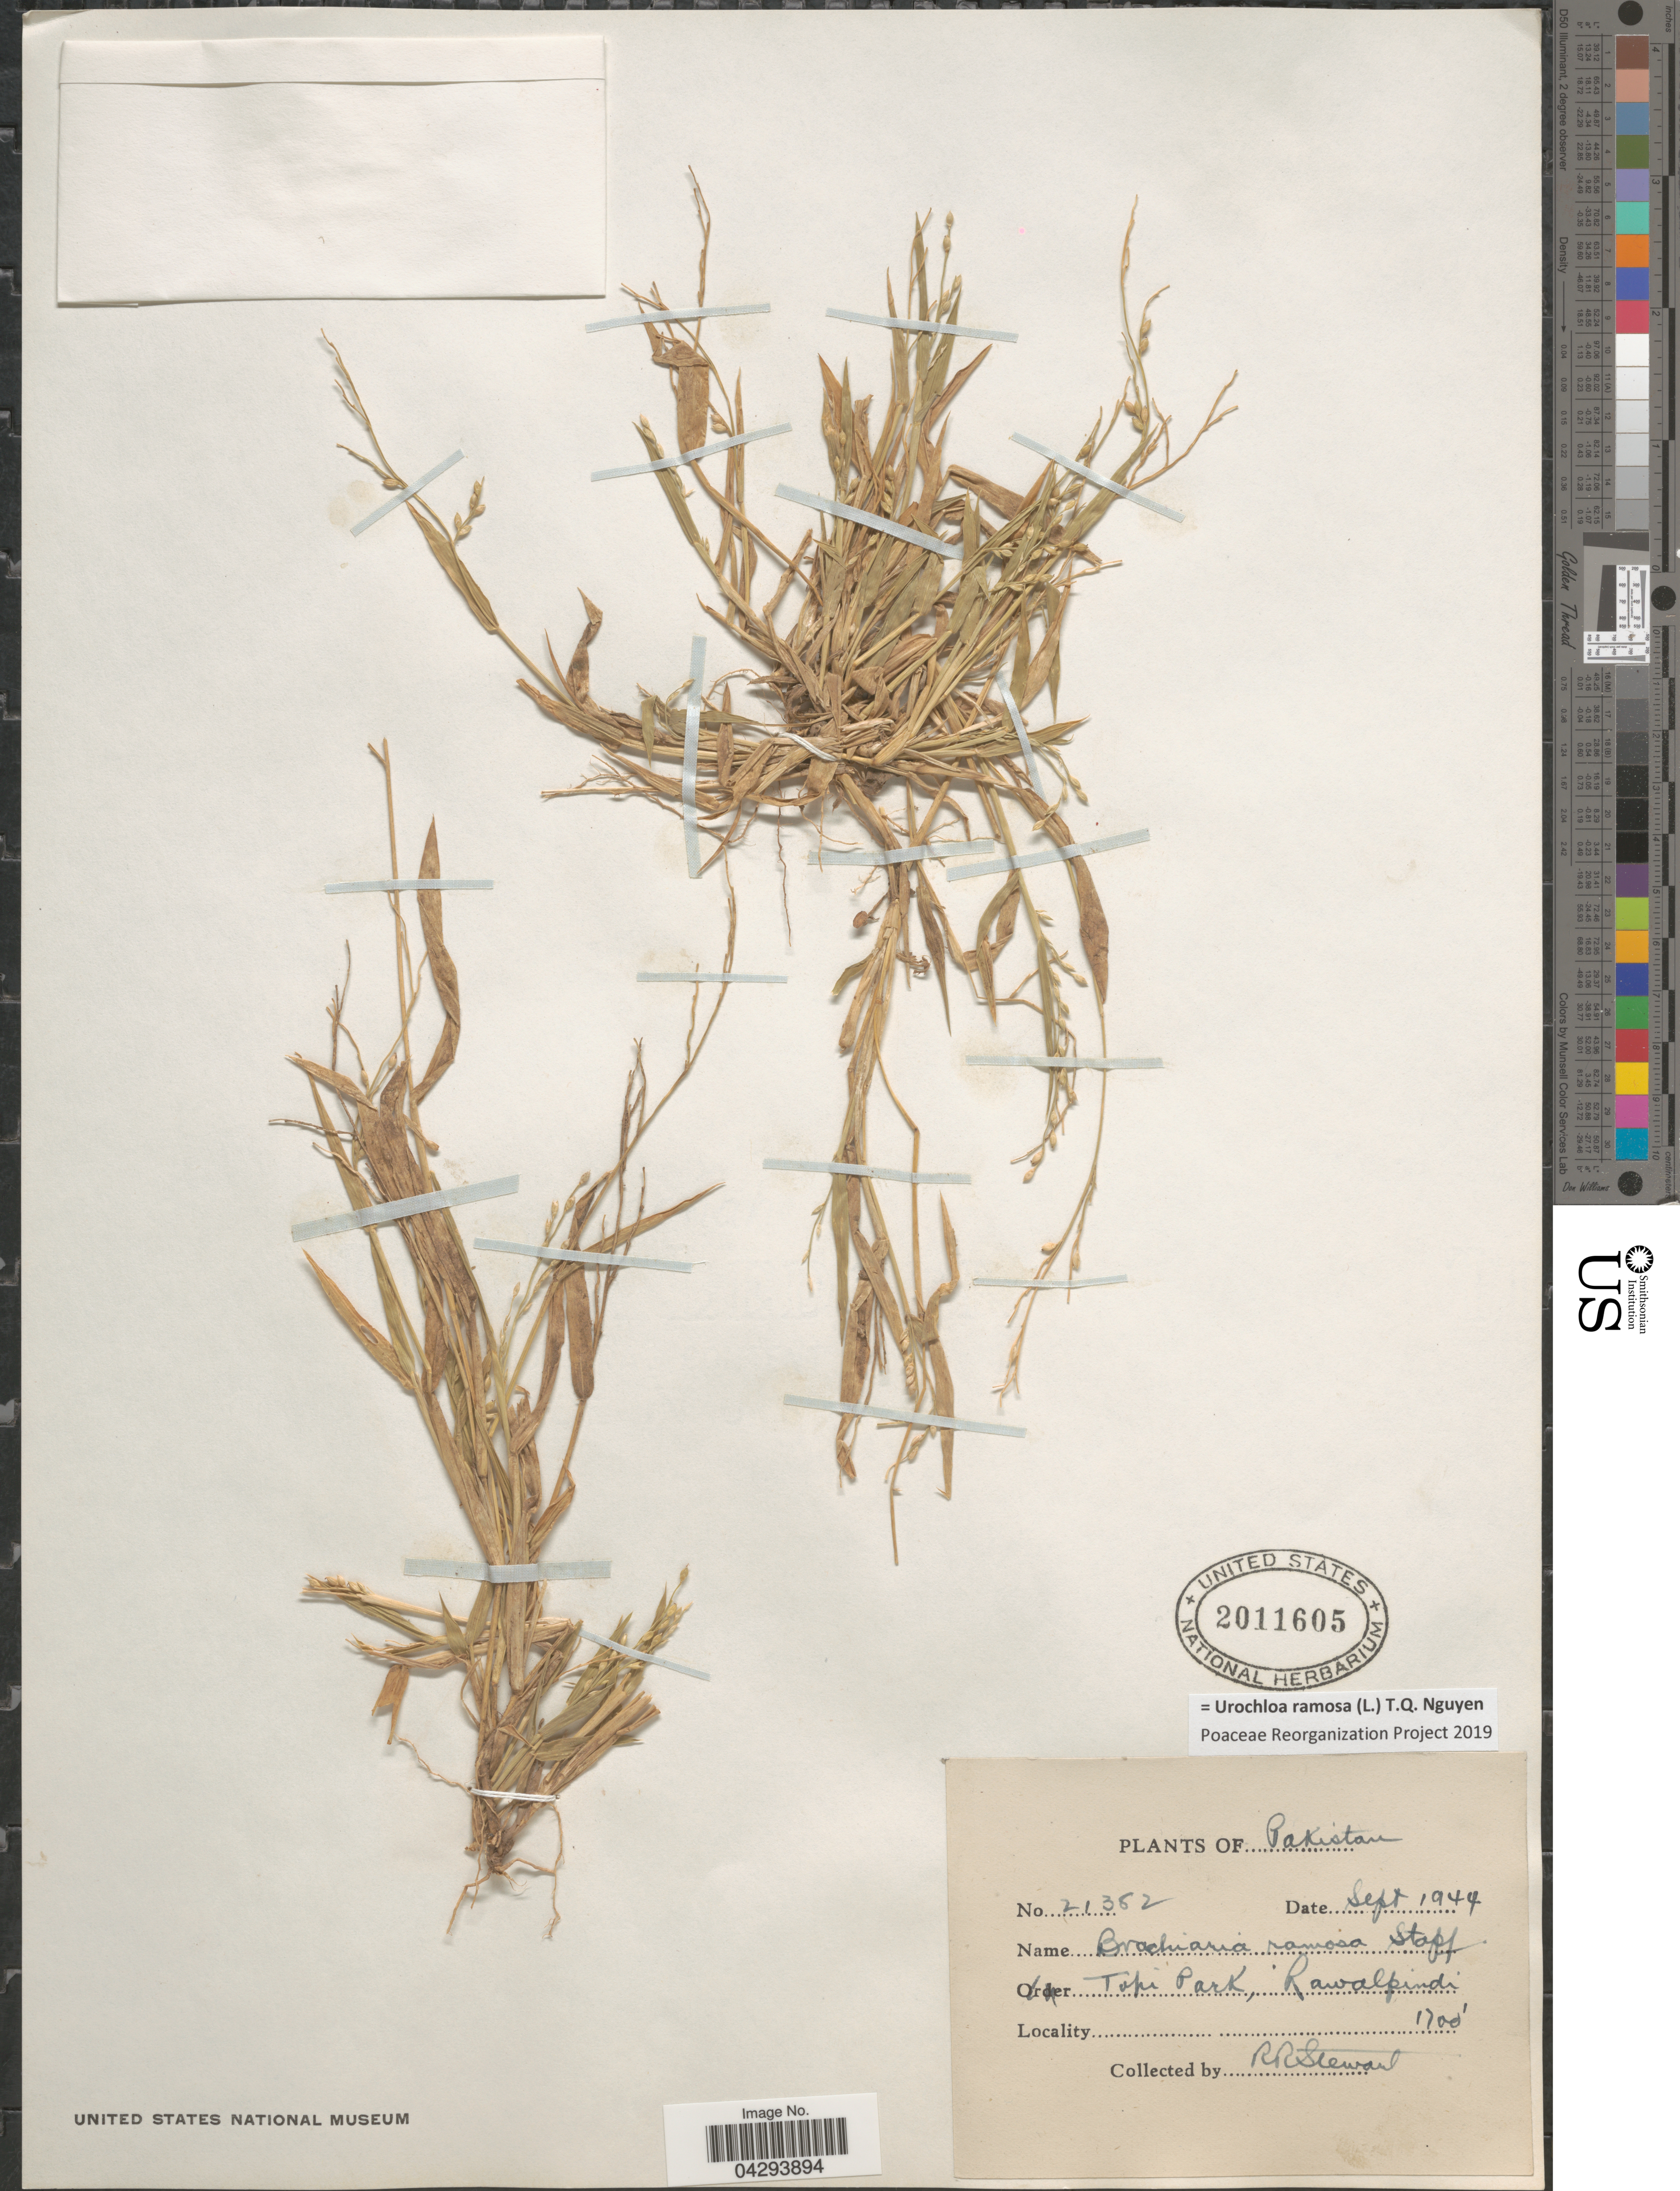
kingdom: Plantae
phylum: Tracheophyta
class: Liliopsida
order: Poales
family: Poaceae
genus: Urochloa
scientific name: Urochloa ramosa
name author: T.Q. Nguyen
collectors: R. Stewart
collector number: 21352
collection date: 1944-09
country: Pakistan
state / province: Punjab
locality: Topi Park, Rawalpindi.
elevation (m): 518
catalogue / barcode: US 2011605